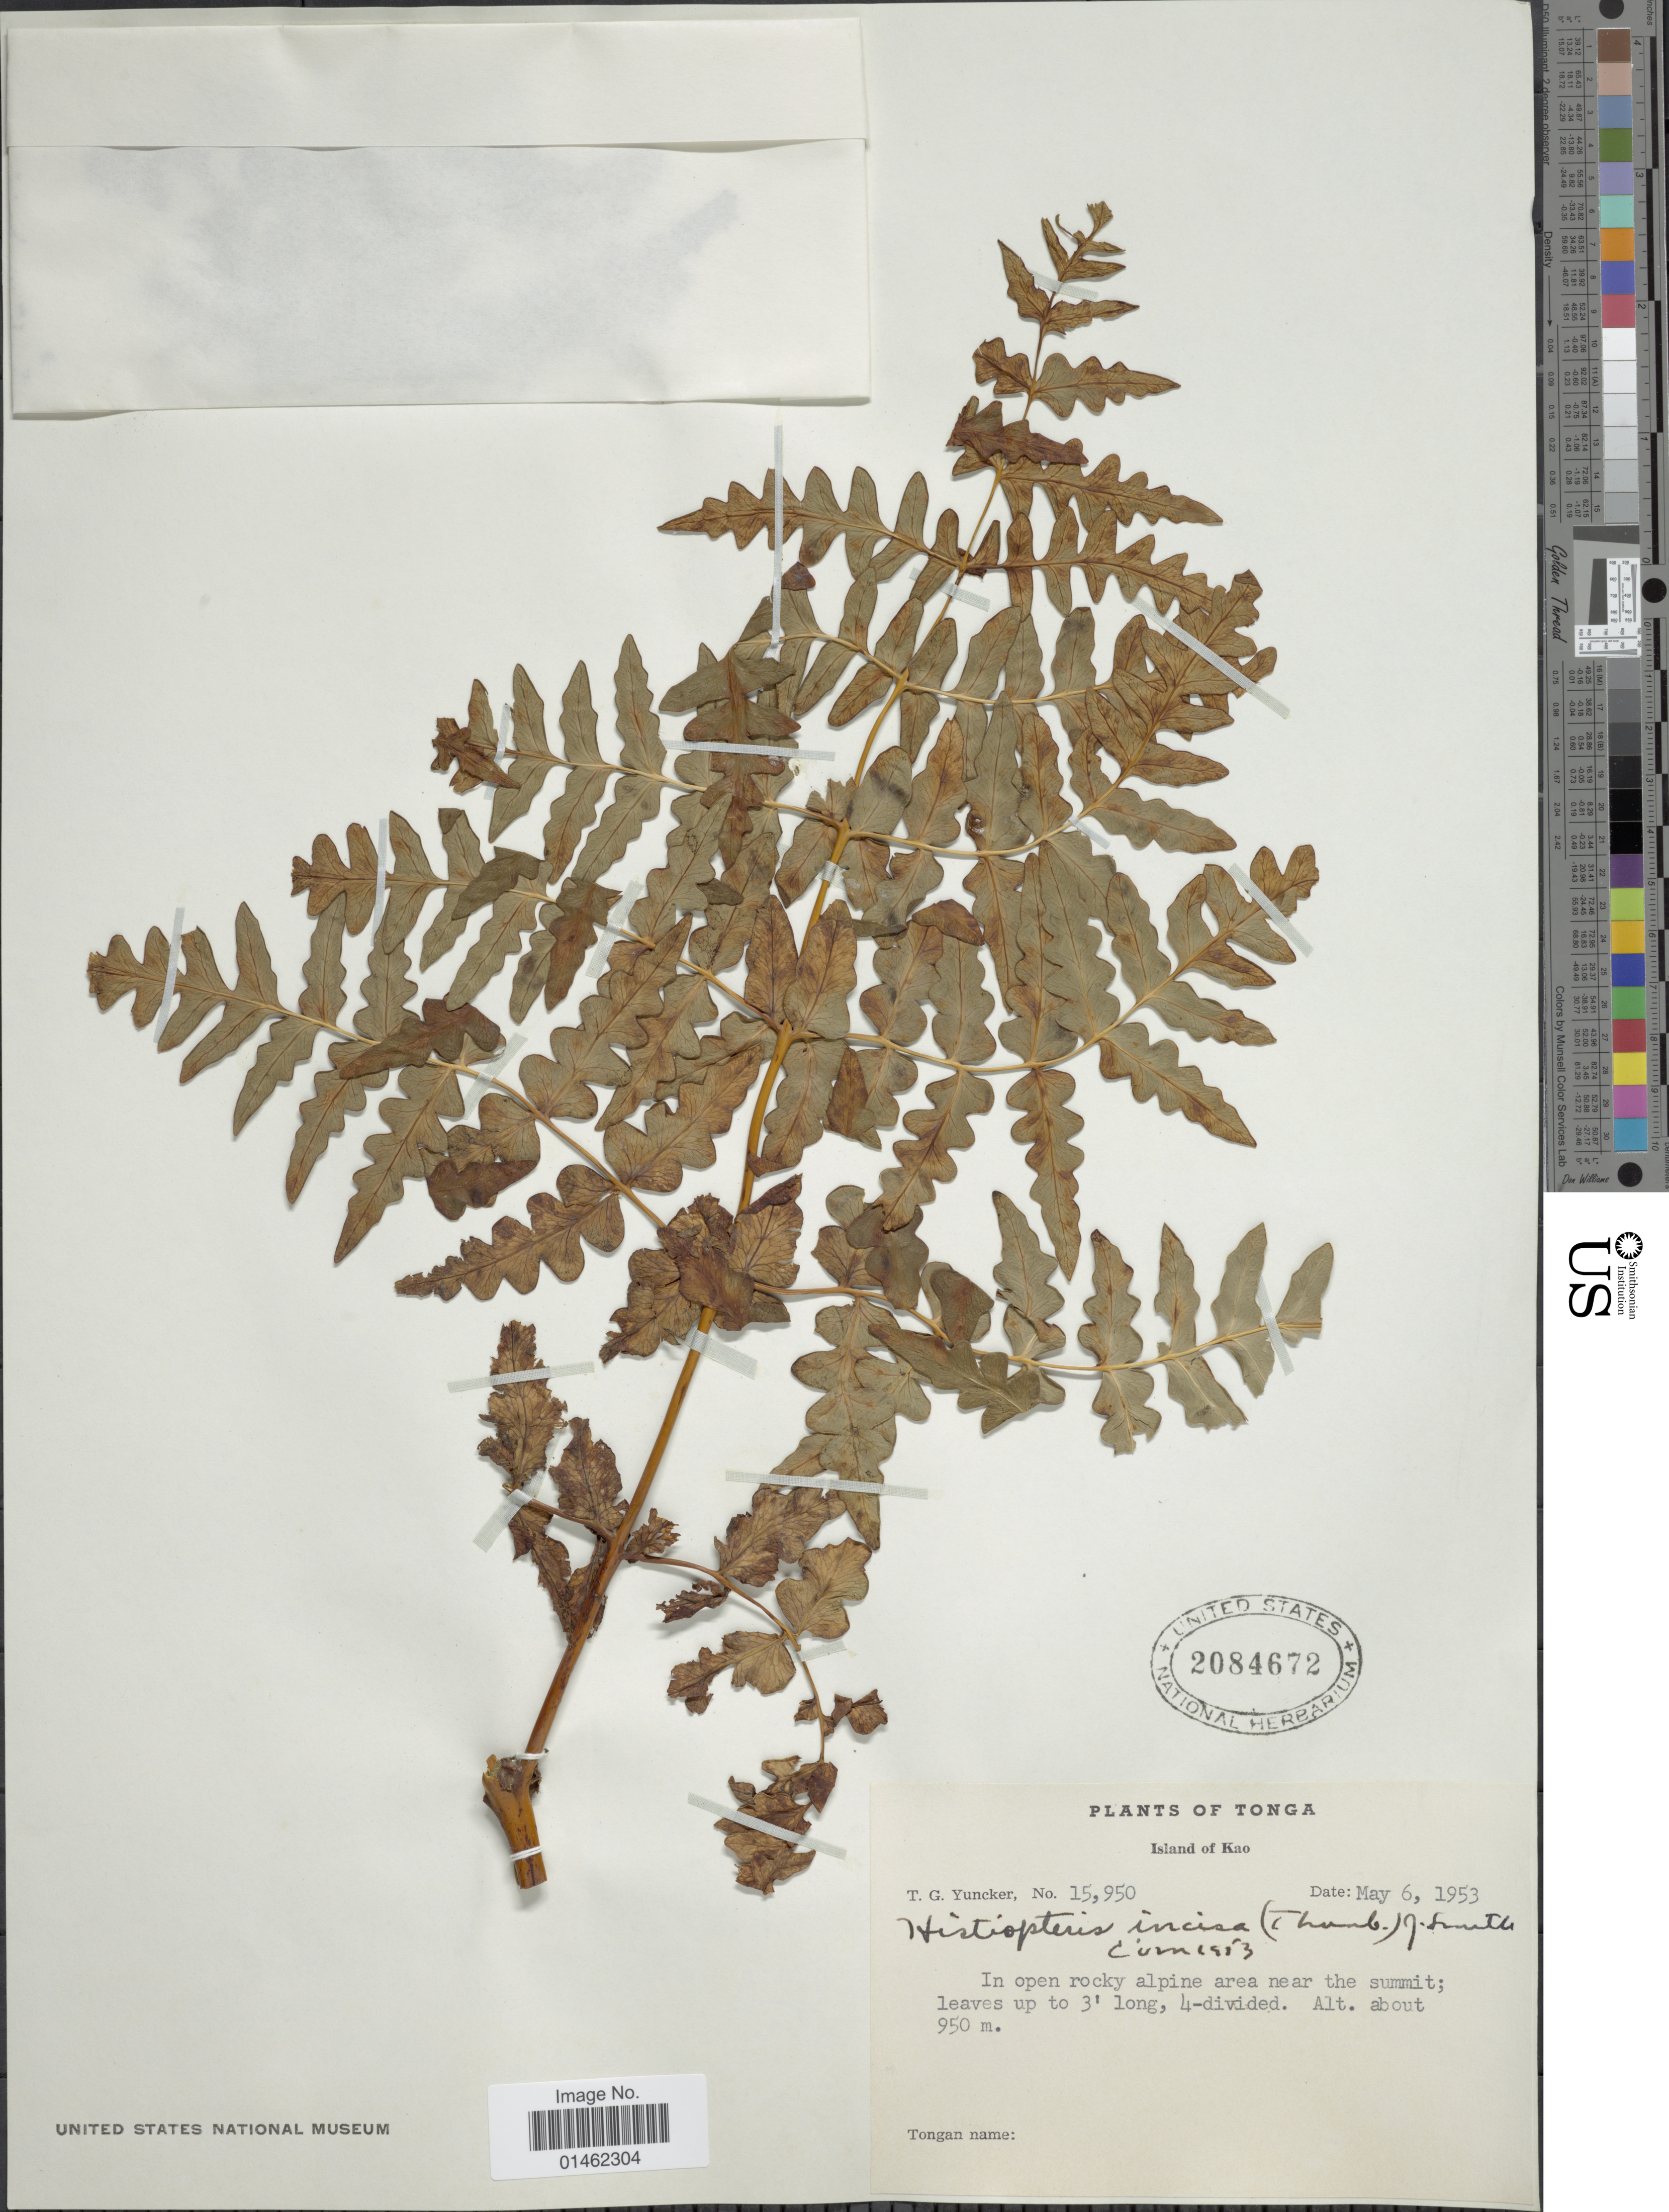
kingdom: Plantae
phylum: Tracheophyta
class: Polypodiopsida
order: Polypodiales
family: Dennstaedtiaceae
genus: Histiopteris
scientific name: Histiopteris incisa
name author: (Thunb.) J. Sm.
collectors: T. G. Yuncker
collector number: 15950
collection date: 1953-05-06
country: Tonga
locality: Island of Kao, In open rocky alpine area near the summit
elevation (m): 950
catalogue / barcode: US 2084672